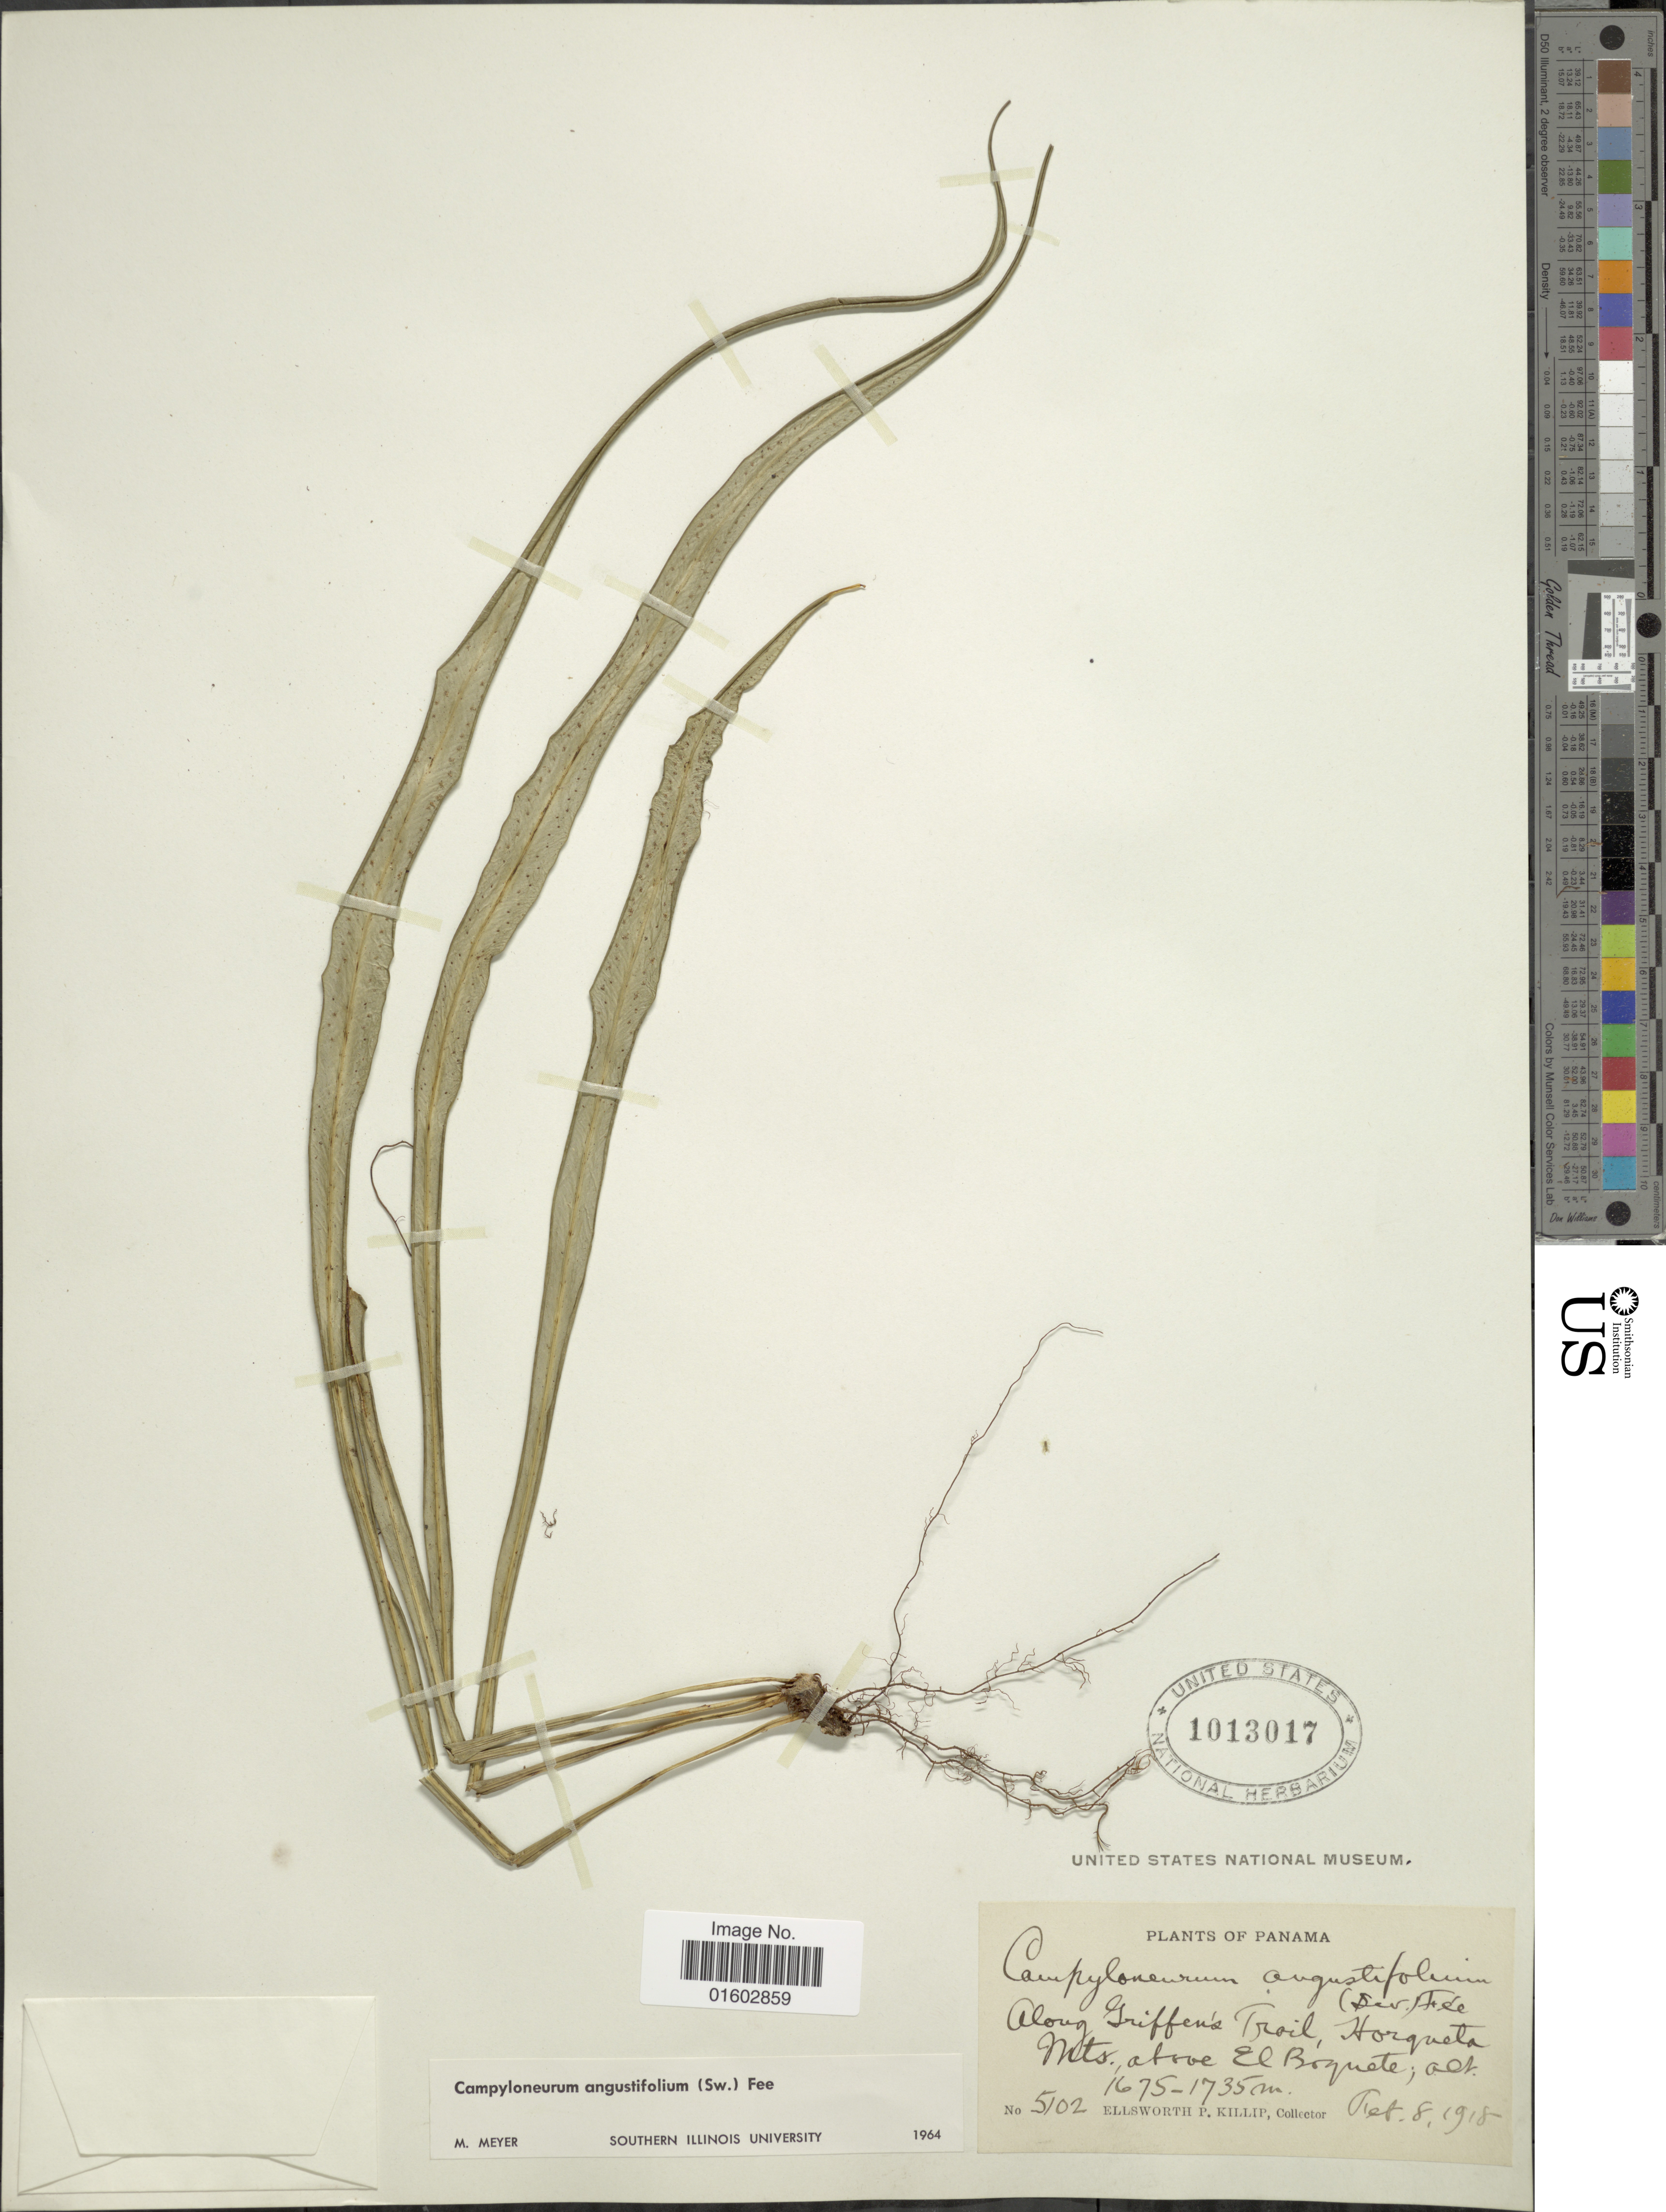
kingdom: Plantae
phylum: Tracheophyta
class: Polypodiopsida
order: Polypodiales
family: Polypodiaceae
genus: Campyloneurum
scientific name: Campyloneurum angustifolium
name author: (Sw.) Fée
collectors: E. P. Killip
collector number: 5102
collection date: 1918-02-08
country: Panama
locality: Along Triffens Trail, Horqueta Mts, Above El Boquete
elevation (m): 1675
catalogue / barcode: US 1013017